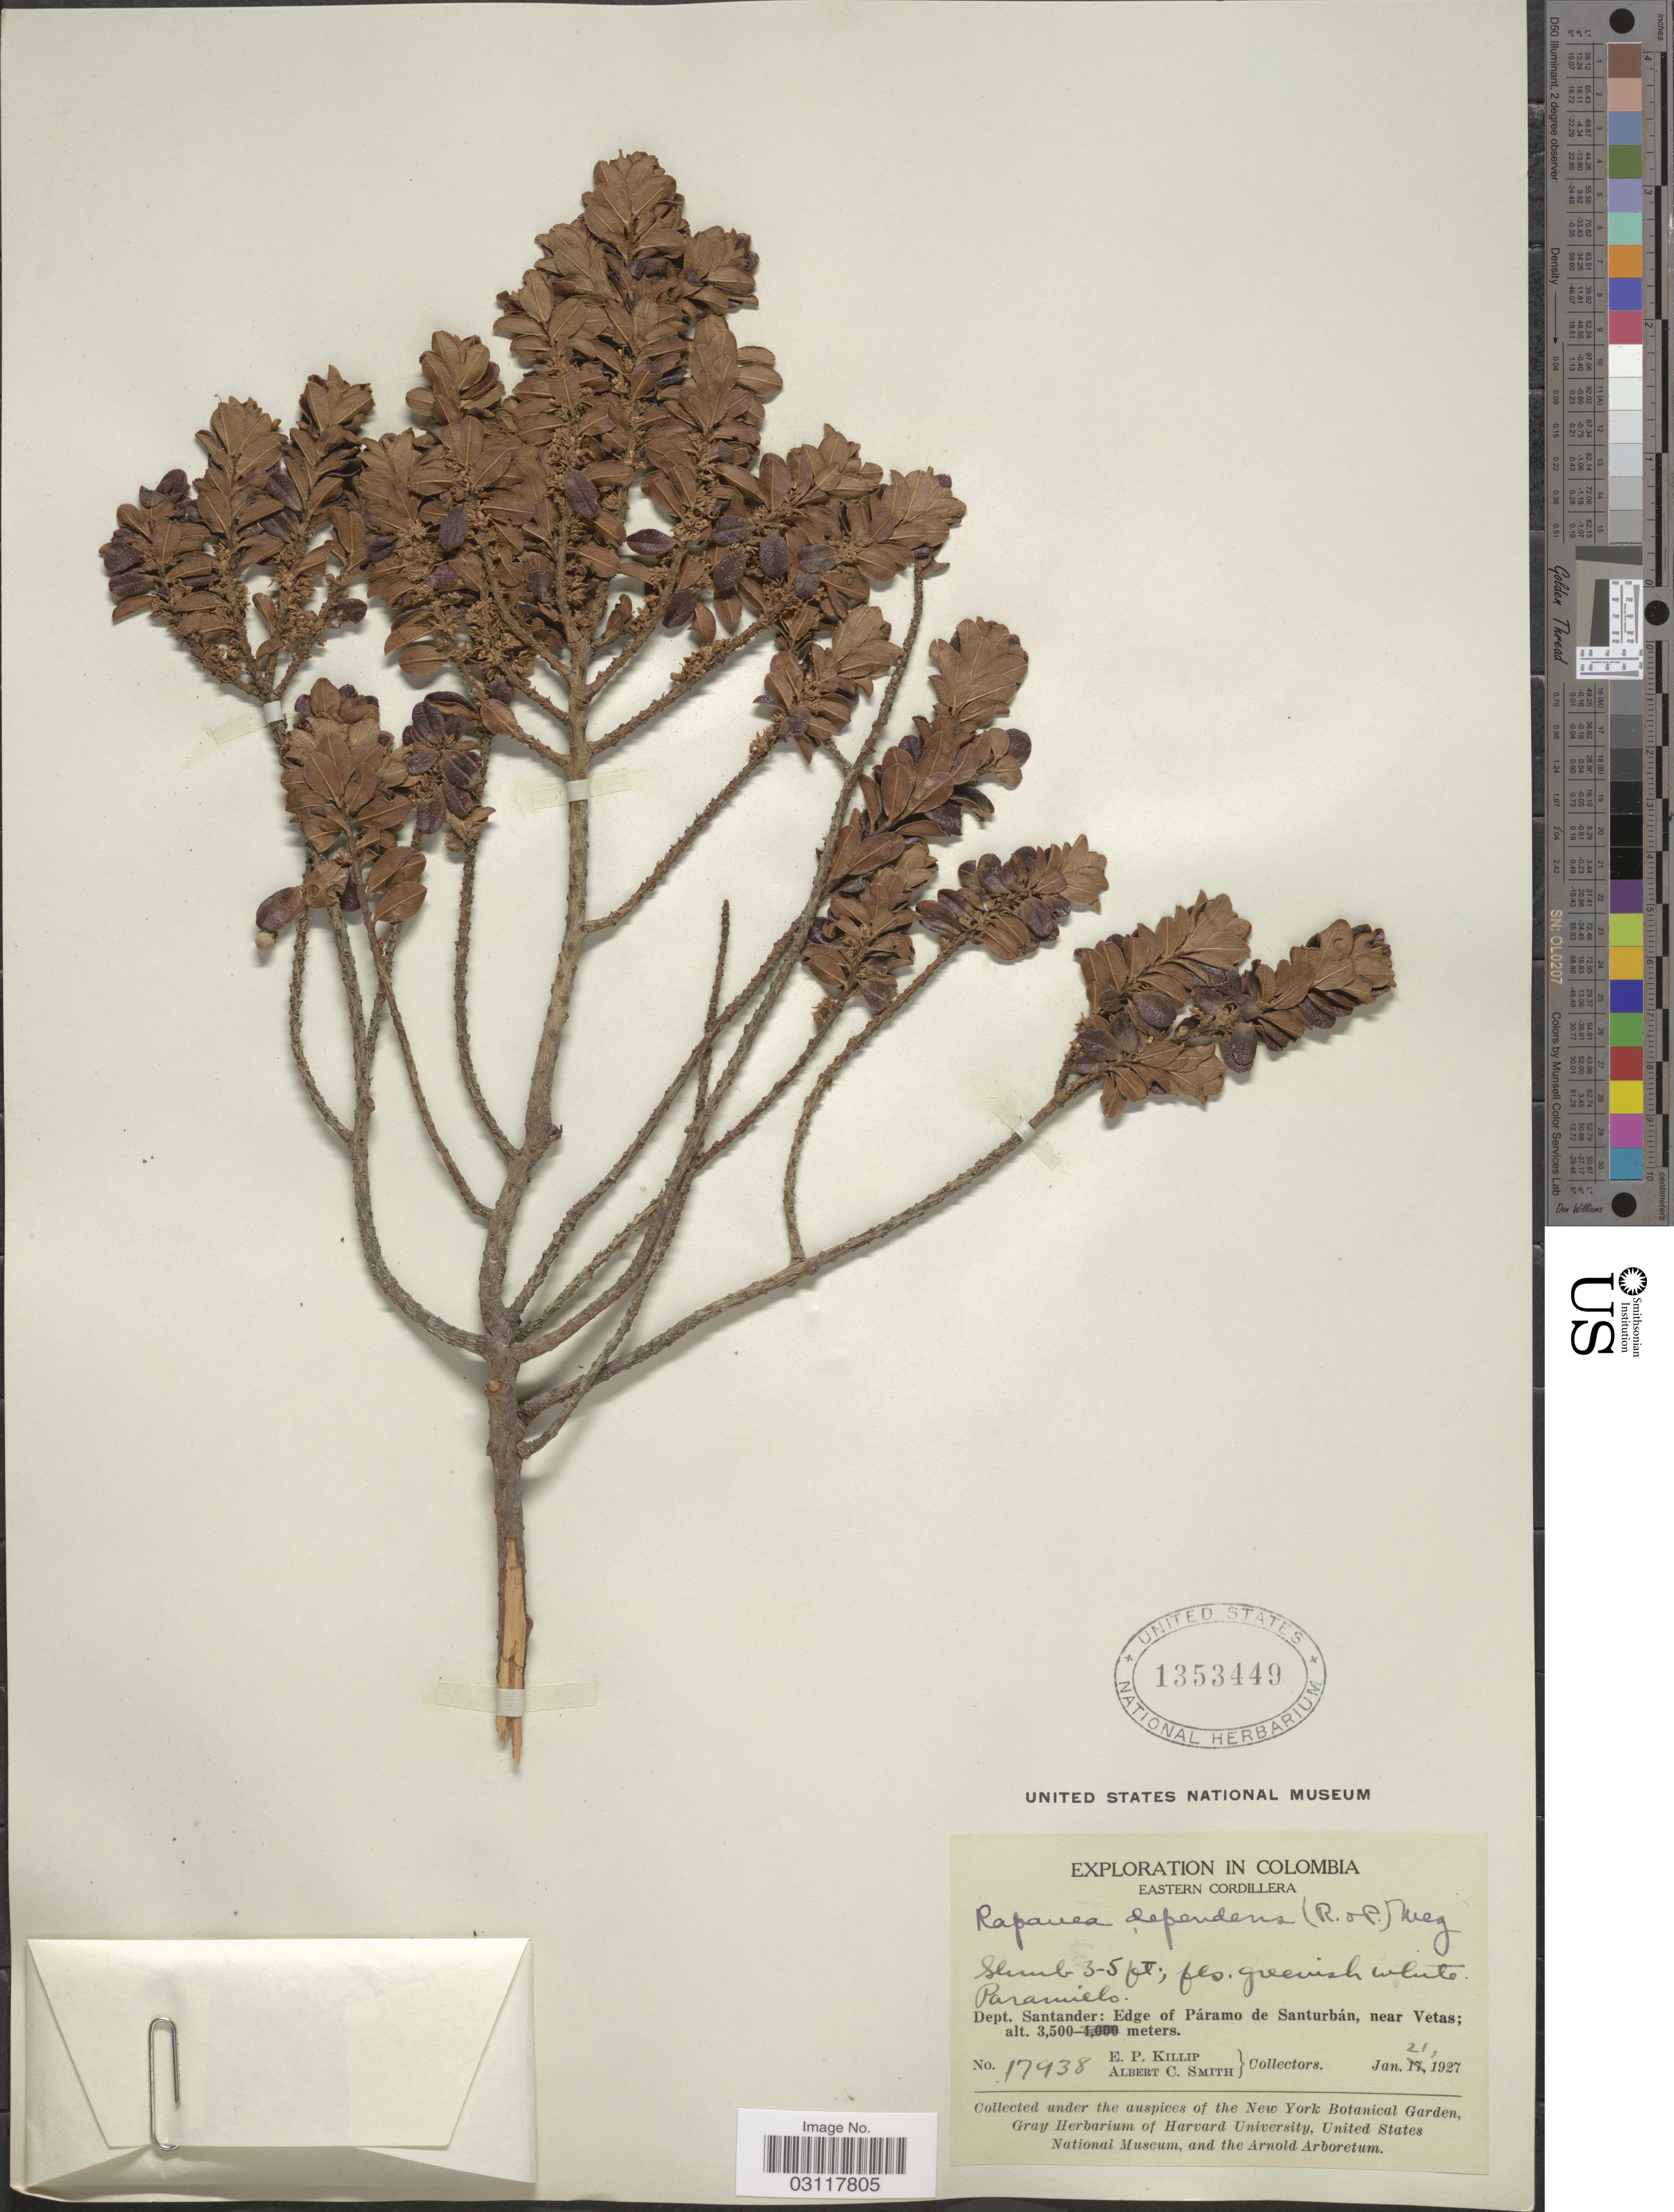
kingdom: Plantae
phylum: Tracheophyta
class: Magnoliopsida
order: Ericales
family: Primulaceae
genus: Rapanea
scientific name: Rapanea dependens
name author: (Ruiz & Pav.) Mez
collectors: E. P. Killip & A. C. Smith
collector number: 17938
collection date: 1927-01-21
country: Colombia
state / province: Santander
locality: Eastern Cordillera. Dept. Santander: Edge of Páramo de Santurbán, near Vetas.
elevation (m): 3500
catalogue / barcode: US 1353449